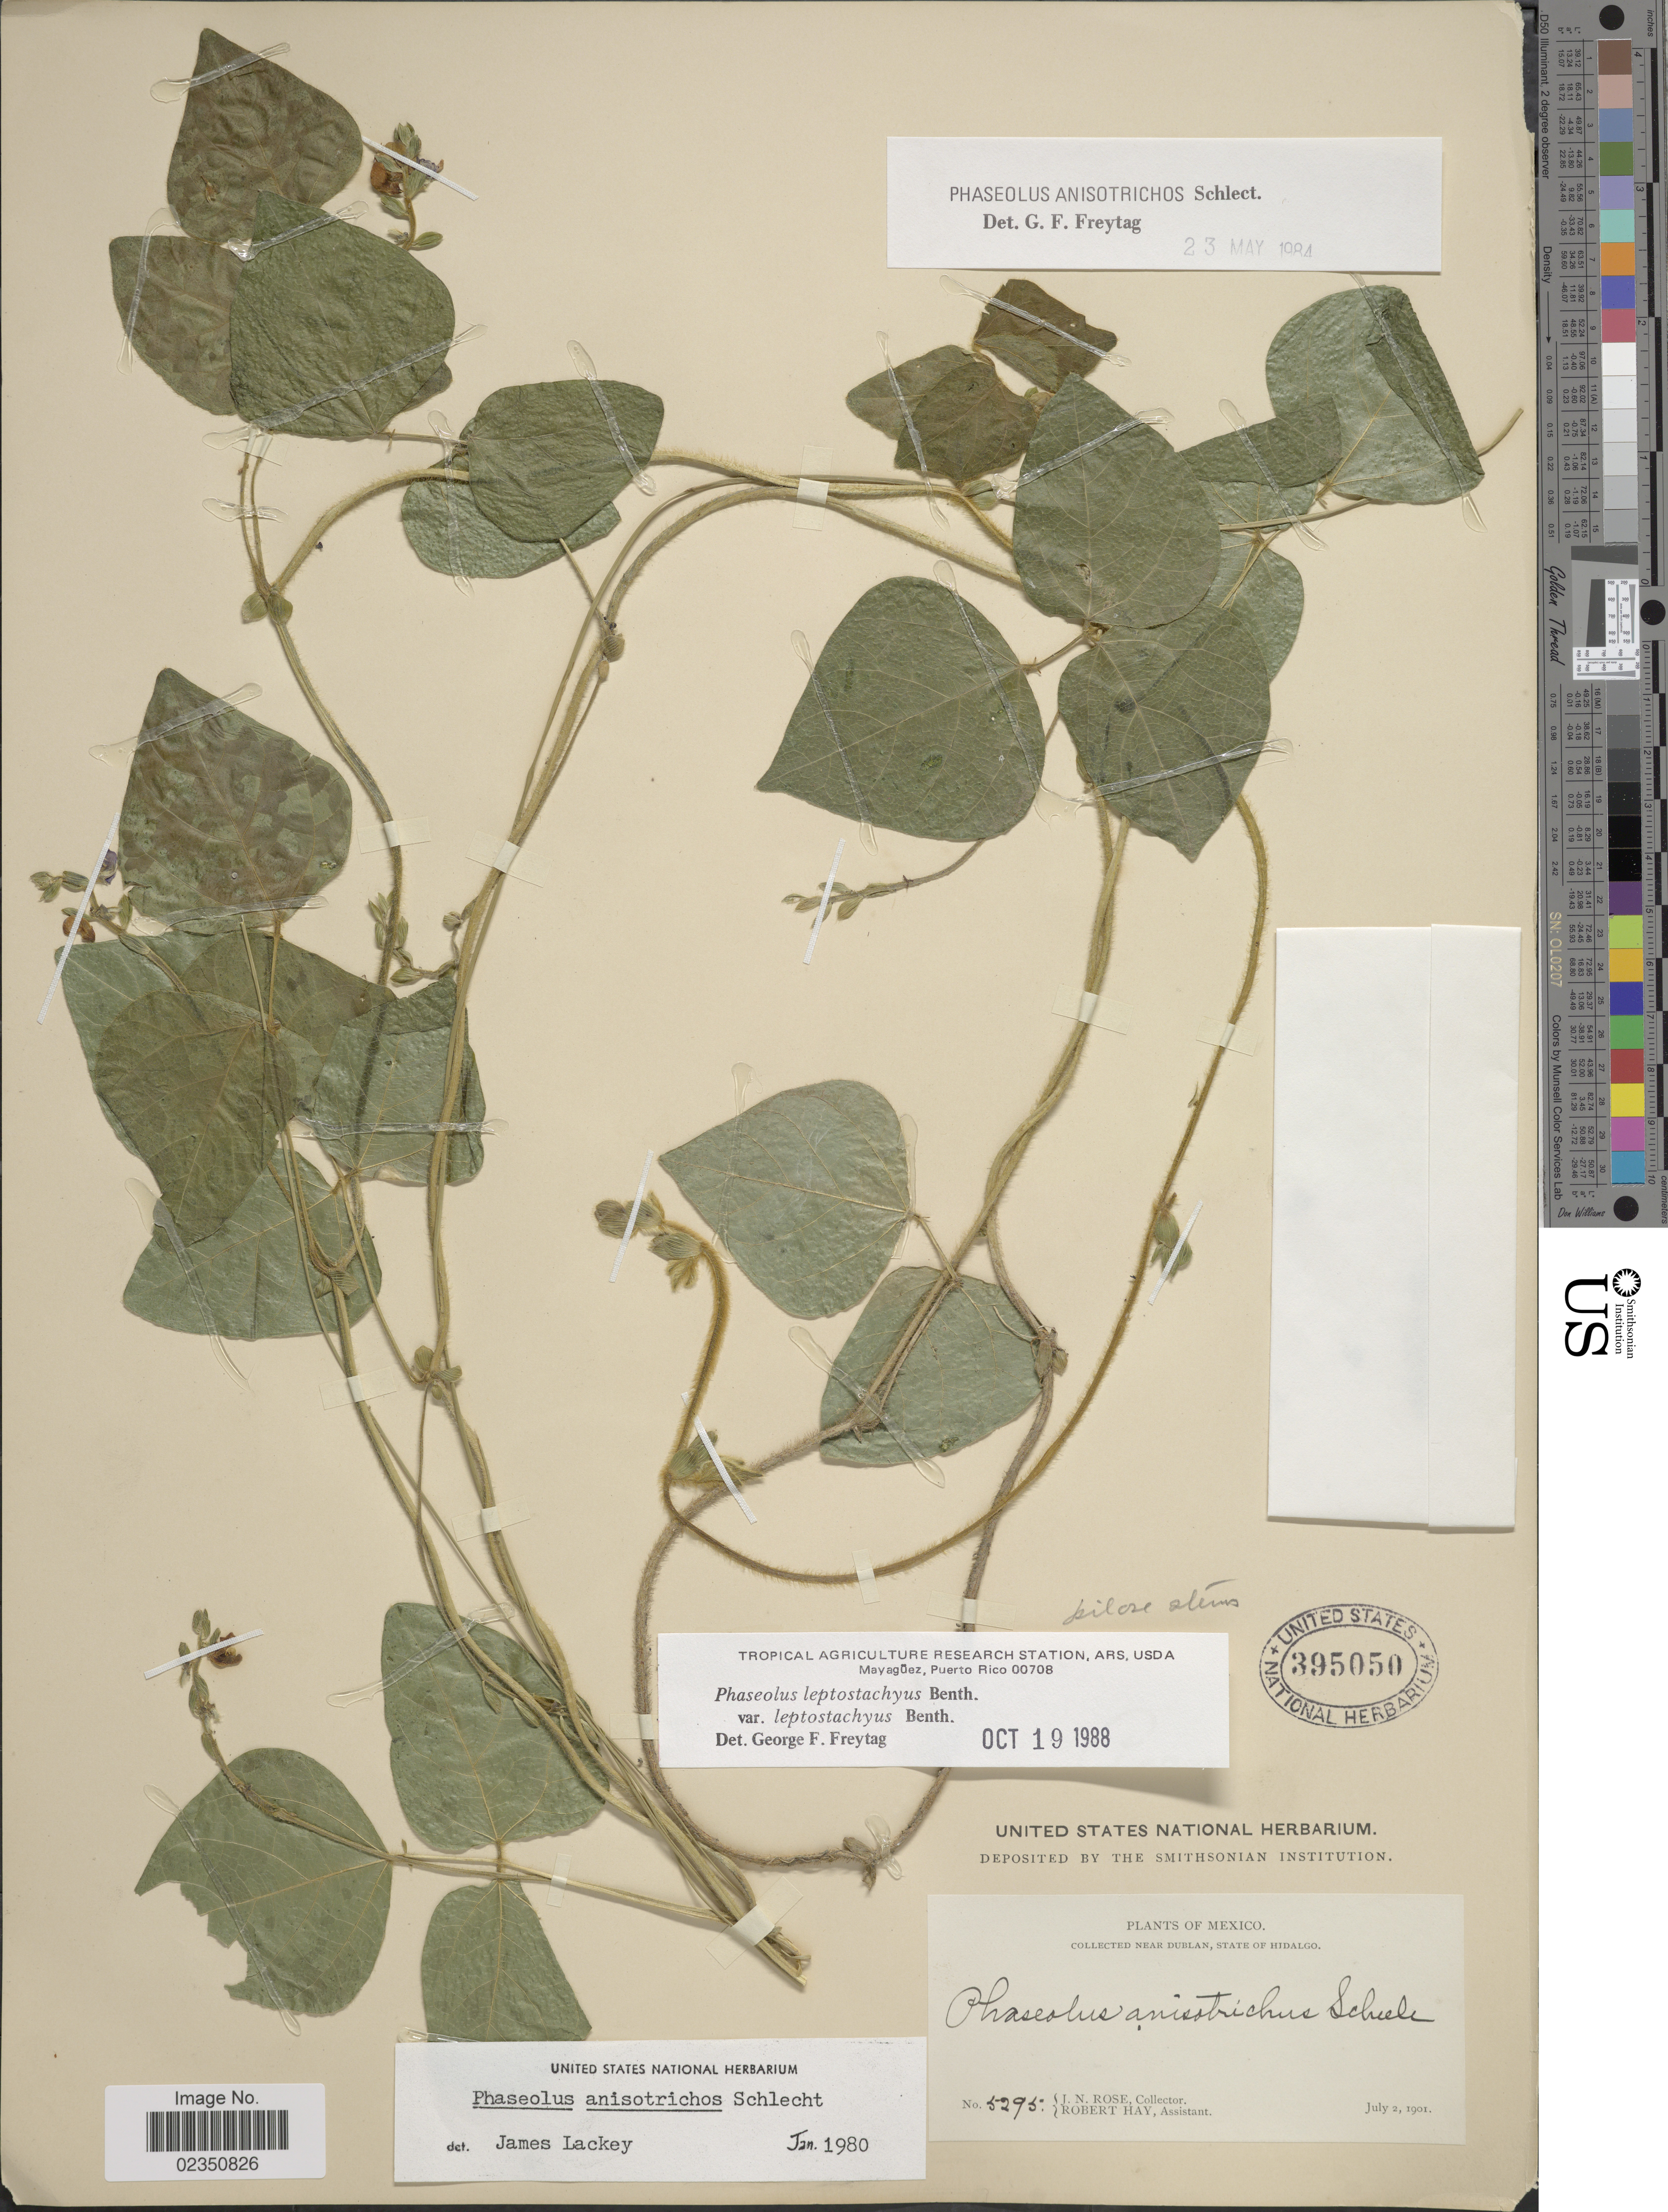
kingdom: Plantae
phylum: Tracheophyta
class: Magnoliopsida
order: Fabales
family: Fabaceae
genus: Phaseolus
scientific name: Phaseolus leptostachyus var. leptostachyus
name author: Benth.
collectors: J. N. Rose & R. Hay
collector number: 5295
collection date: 1901-07-02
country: Mexico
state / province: Hidalgo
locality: Near Dublan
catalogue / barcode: US 395050